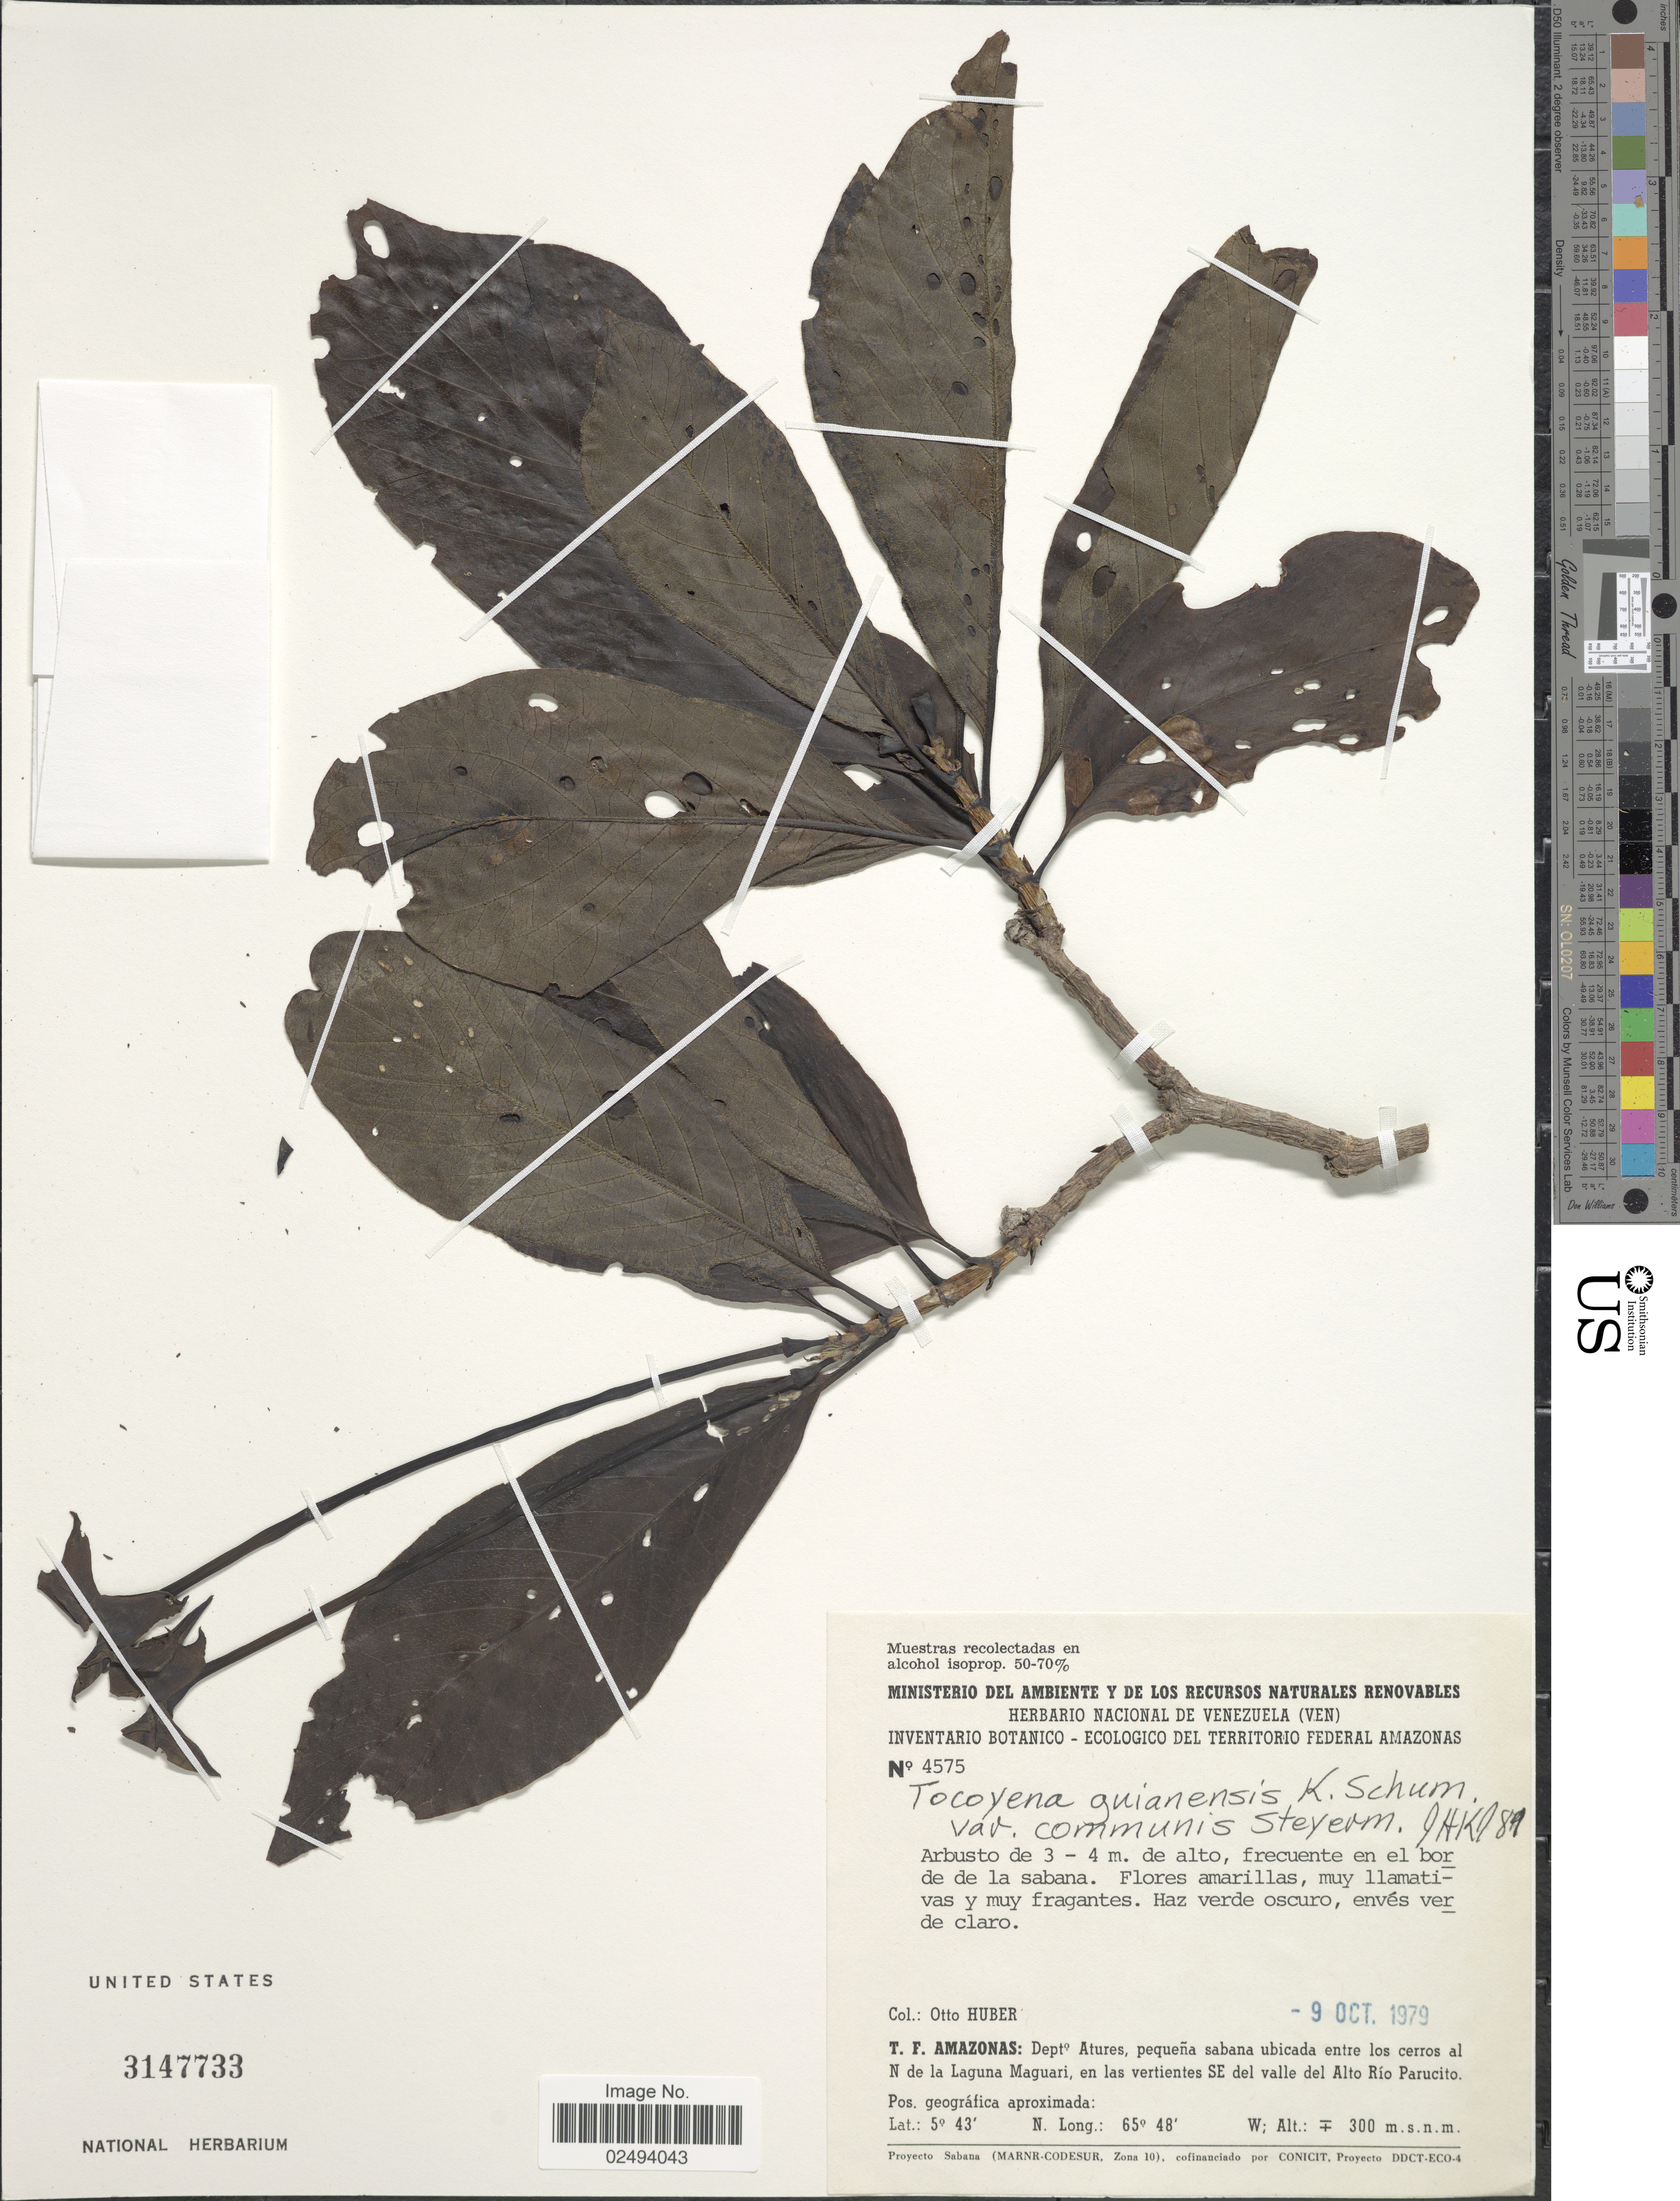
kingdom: Plantae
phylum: Tracheophyta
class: Magnoliopsida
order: Gentianales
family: Rubiaceae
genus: Tocoyena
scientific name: Tocoyena guianensis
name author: K. Schum.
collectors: O. Huber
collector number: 4575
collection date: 1979-10-09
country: Venezuela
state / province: Amazonas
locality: T.F. Amazonas: Dept°: Atures, pequeña sabana ubicada entre los cerros al N de la Laguna Maguari, en las vertientes SE del valle del Alto Río Parucito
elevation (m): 300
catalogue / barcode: US 3147733